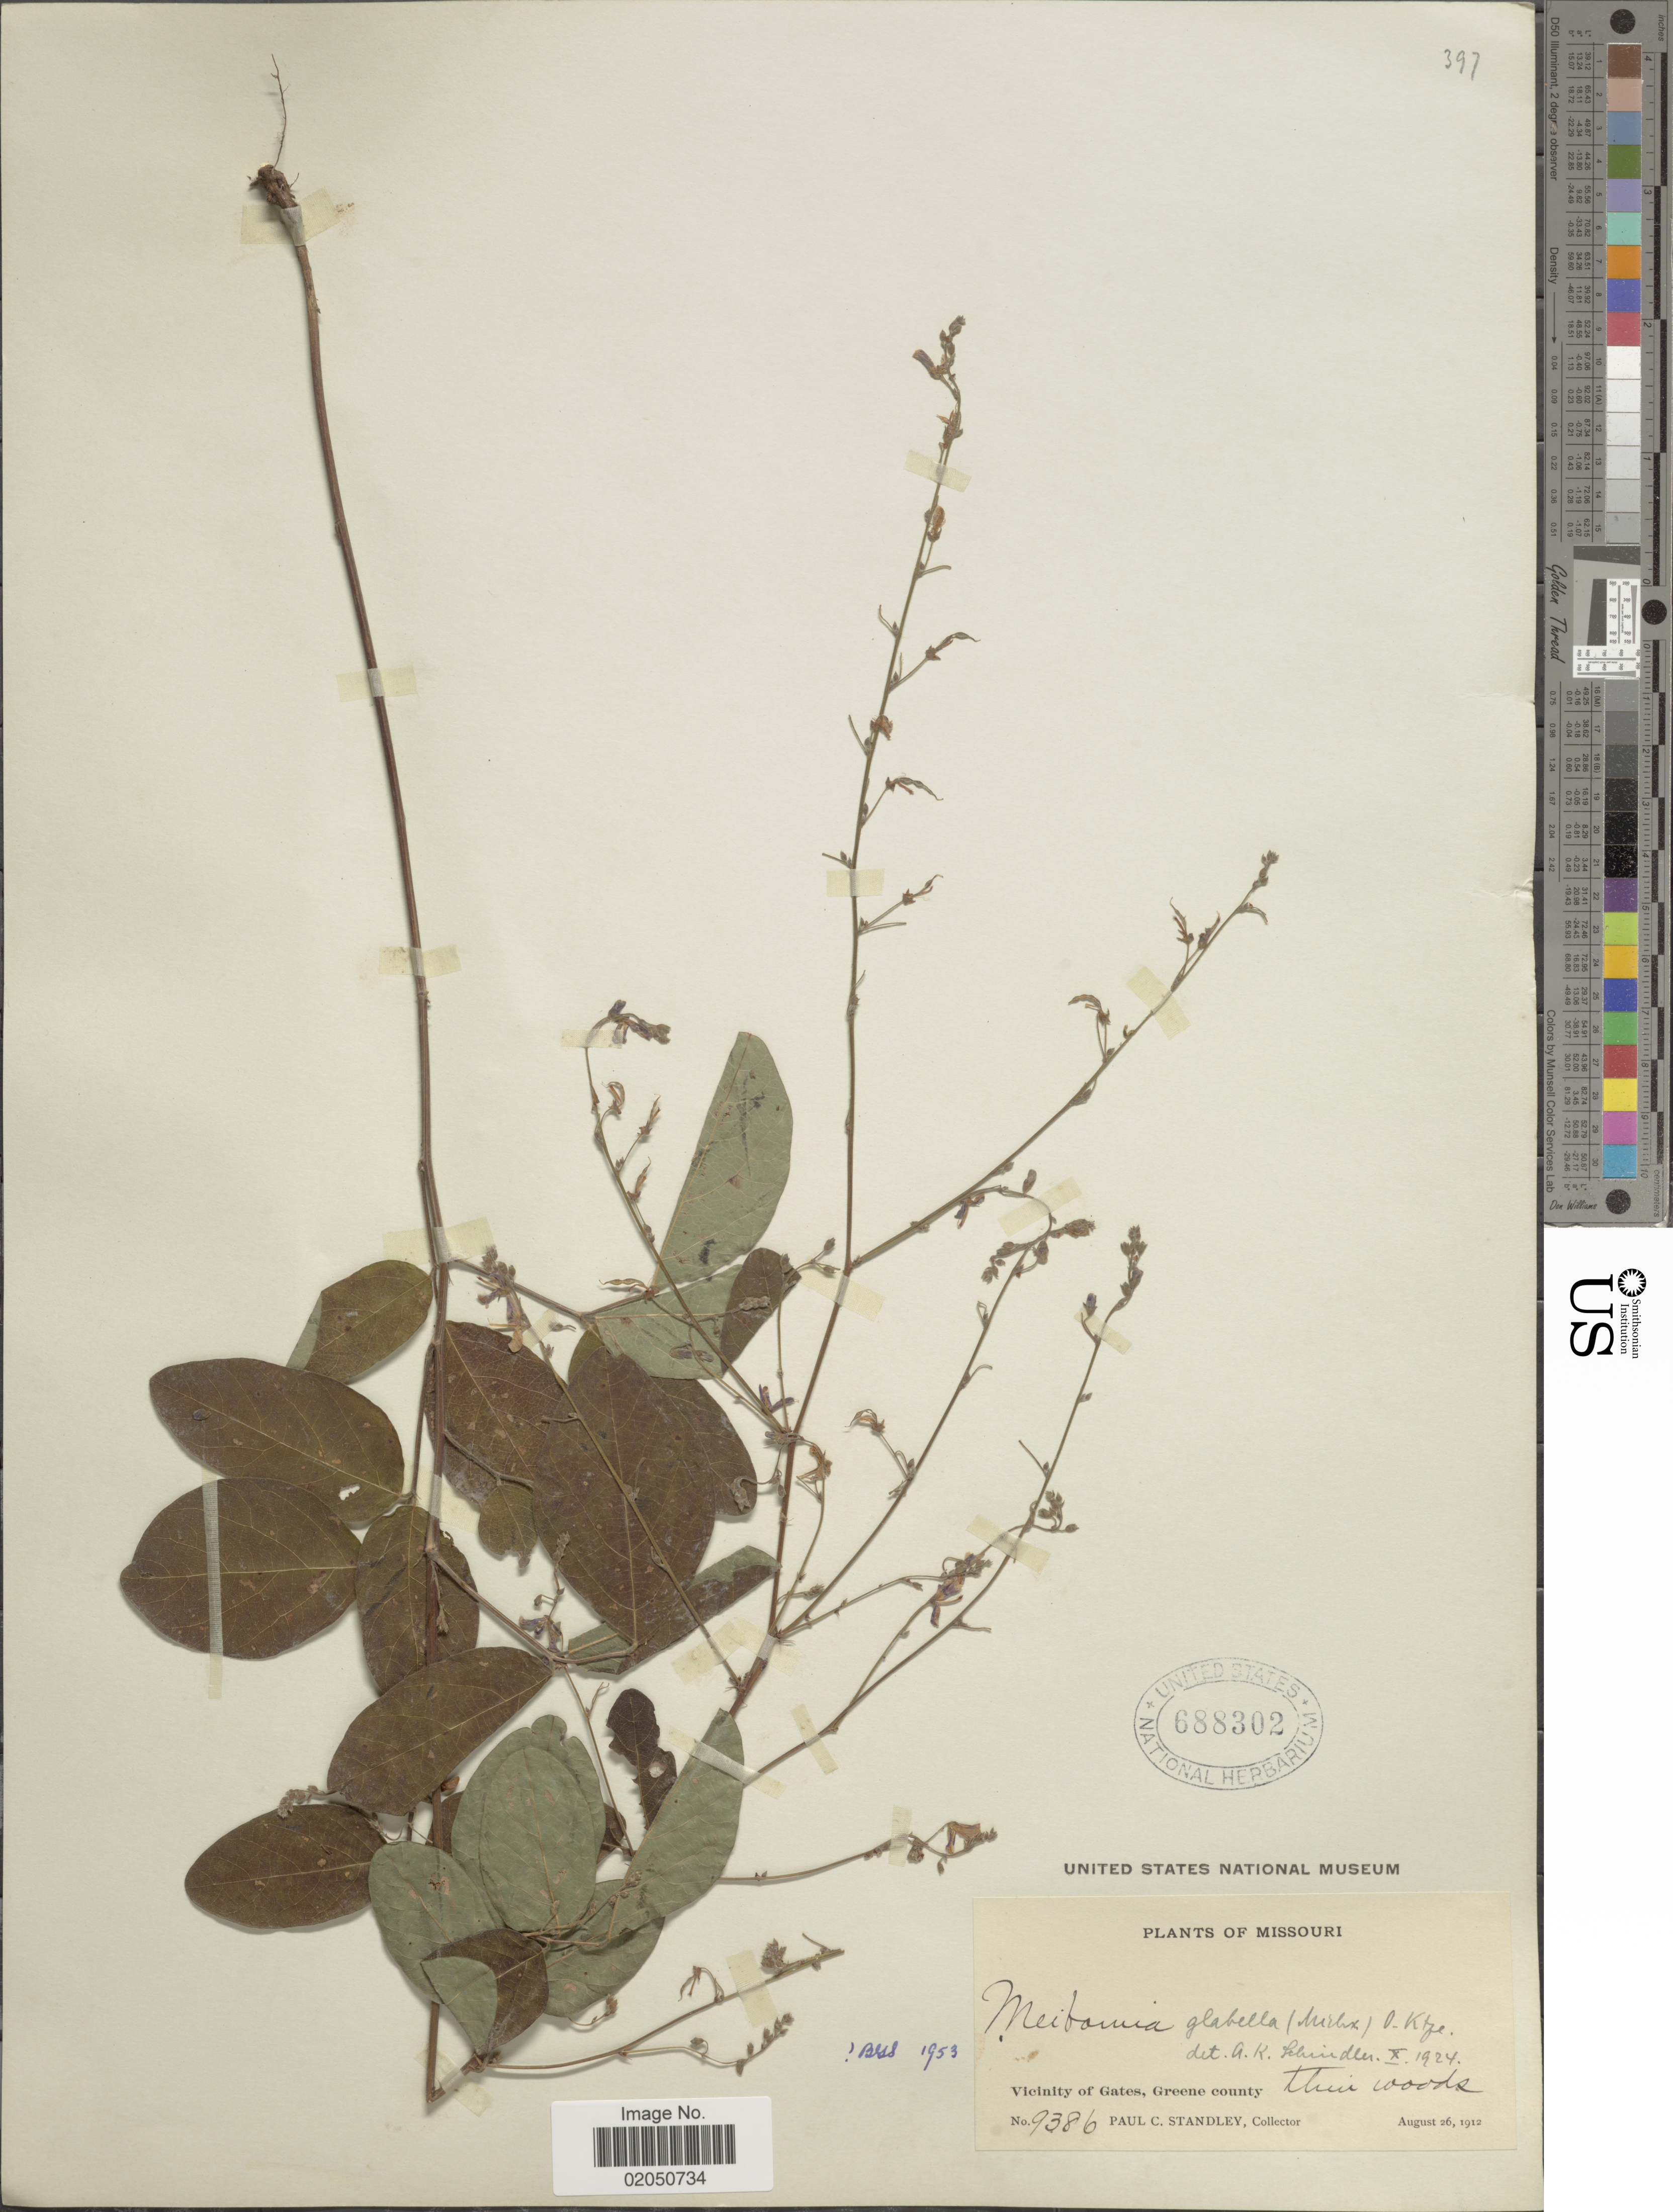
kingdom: Plantae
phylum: Tracheophyta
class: Magnoliopsida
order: Fabales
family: Fabaceae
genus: Desmodium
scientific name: Desmodium glabellum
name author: (Michx.) DC.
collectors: P. C. Standley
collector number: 9386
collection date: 1912-08-26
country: United States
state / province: Missouri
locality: Vicinity of Gates, Greene County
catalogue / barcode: US 688302